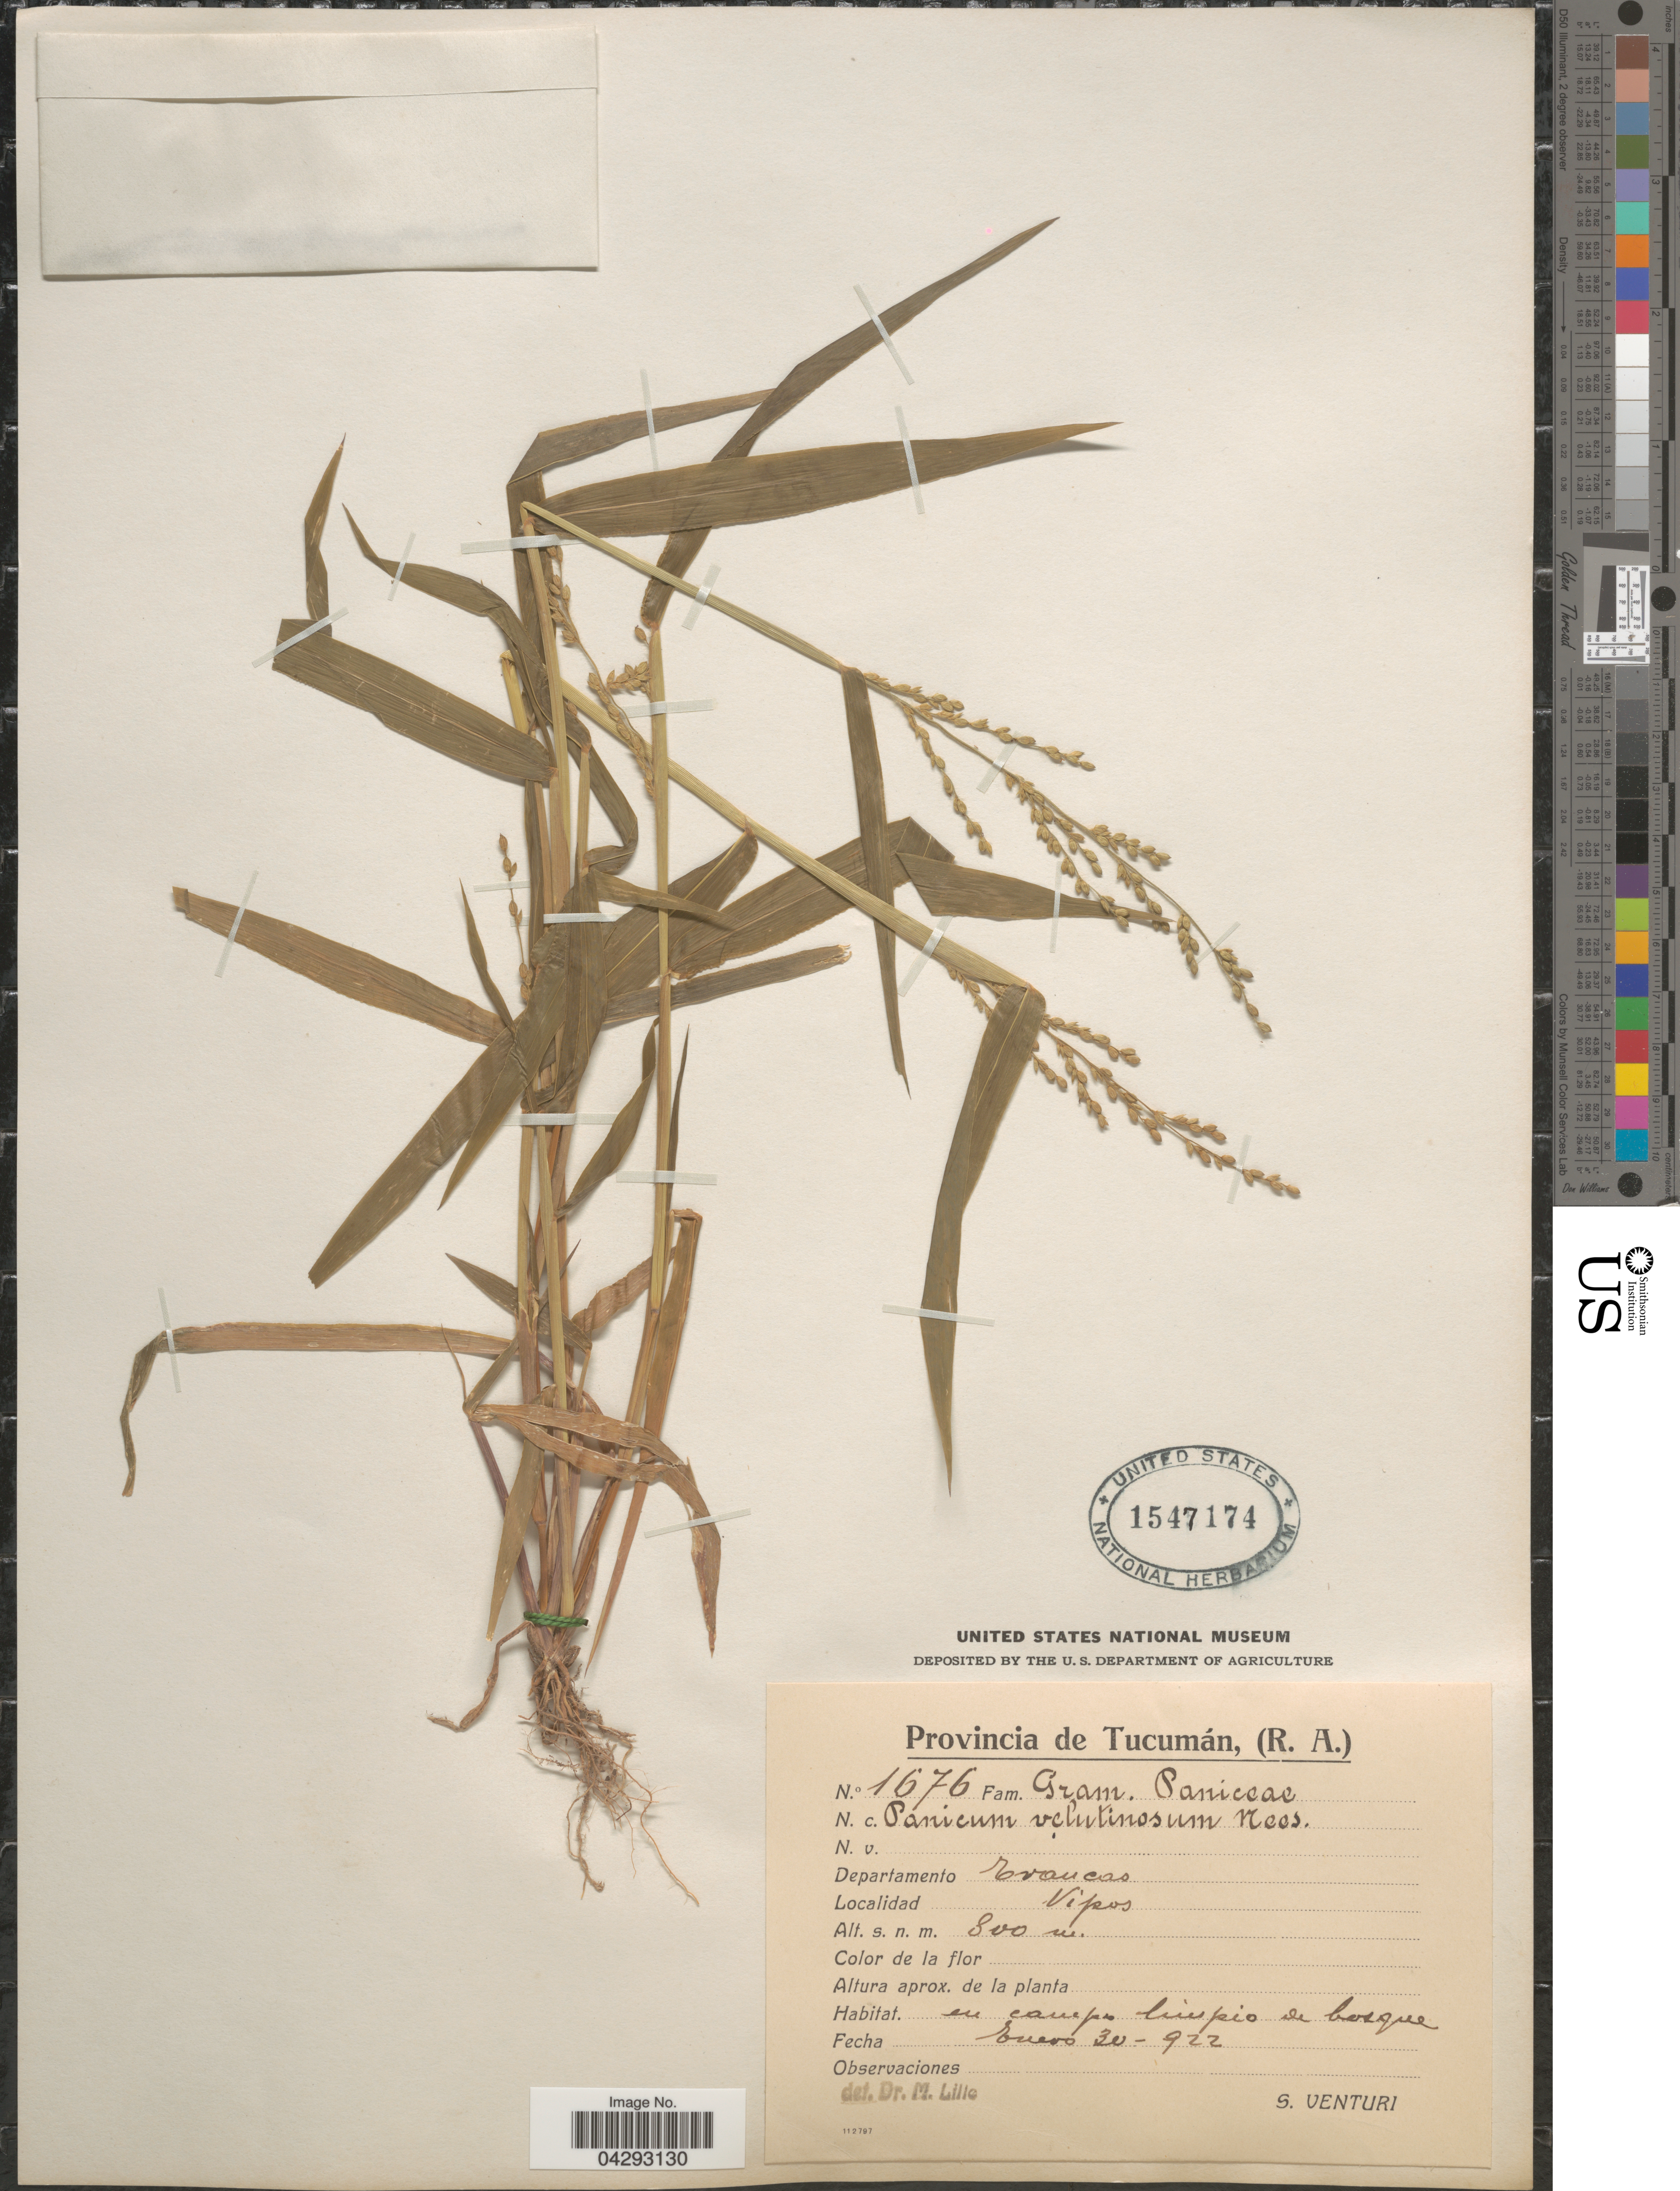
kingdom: Plantae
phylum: Tracheophyta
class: Liliopsida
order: Poales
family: Poaceae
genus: Urochloa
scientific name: Urochloa lorentziana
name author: (Mez) Morrone & Zuloaga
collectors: S. Venturi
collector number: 1676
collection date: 1922-01-30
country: Argentina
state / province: Tucuman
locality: Departamento Trancas. Vipos. En campo limpio de bosque.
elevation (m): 800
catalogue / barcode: US 1547174